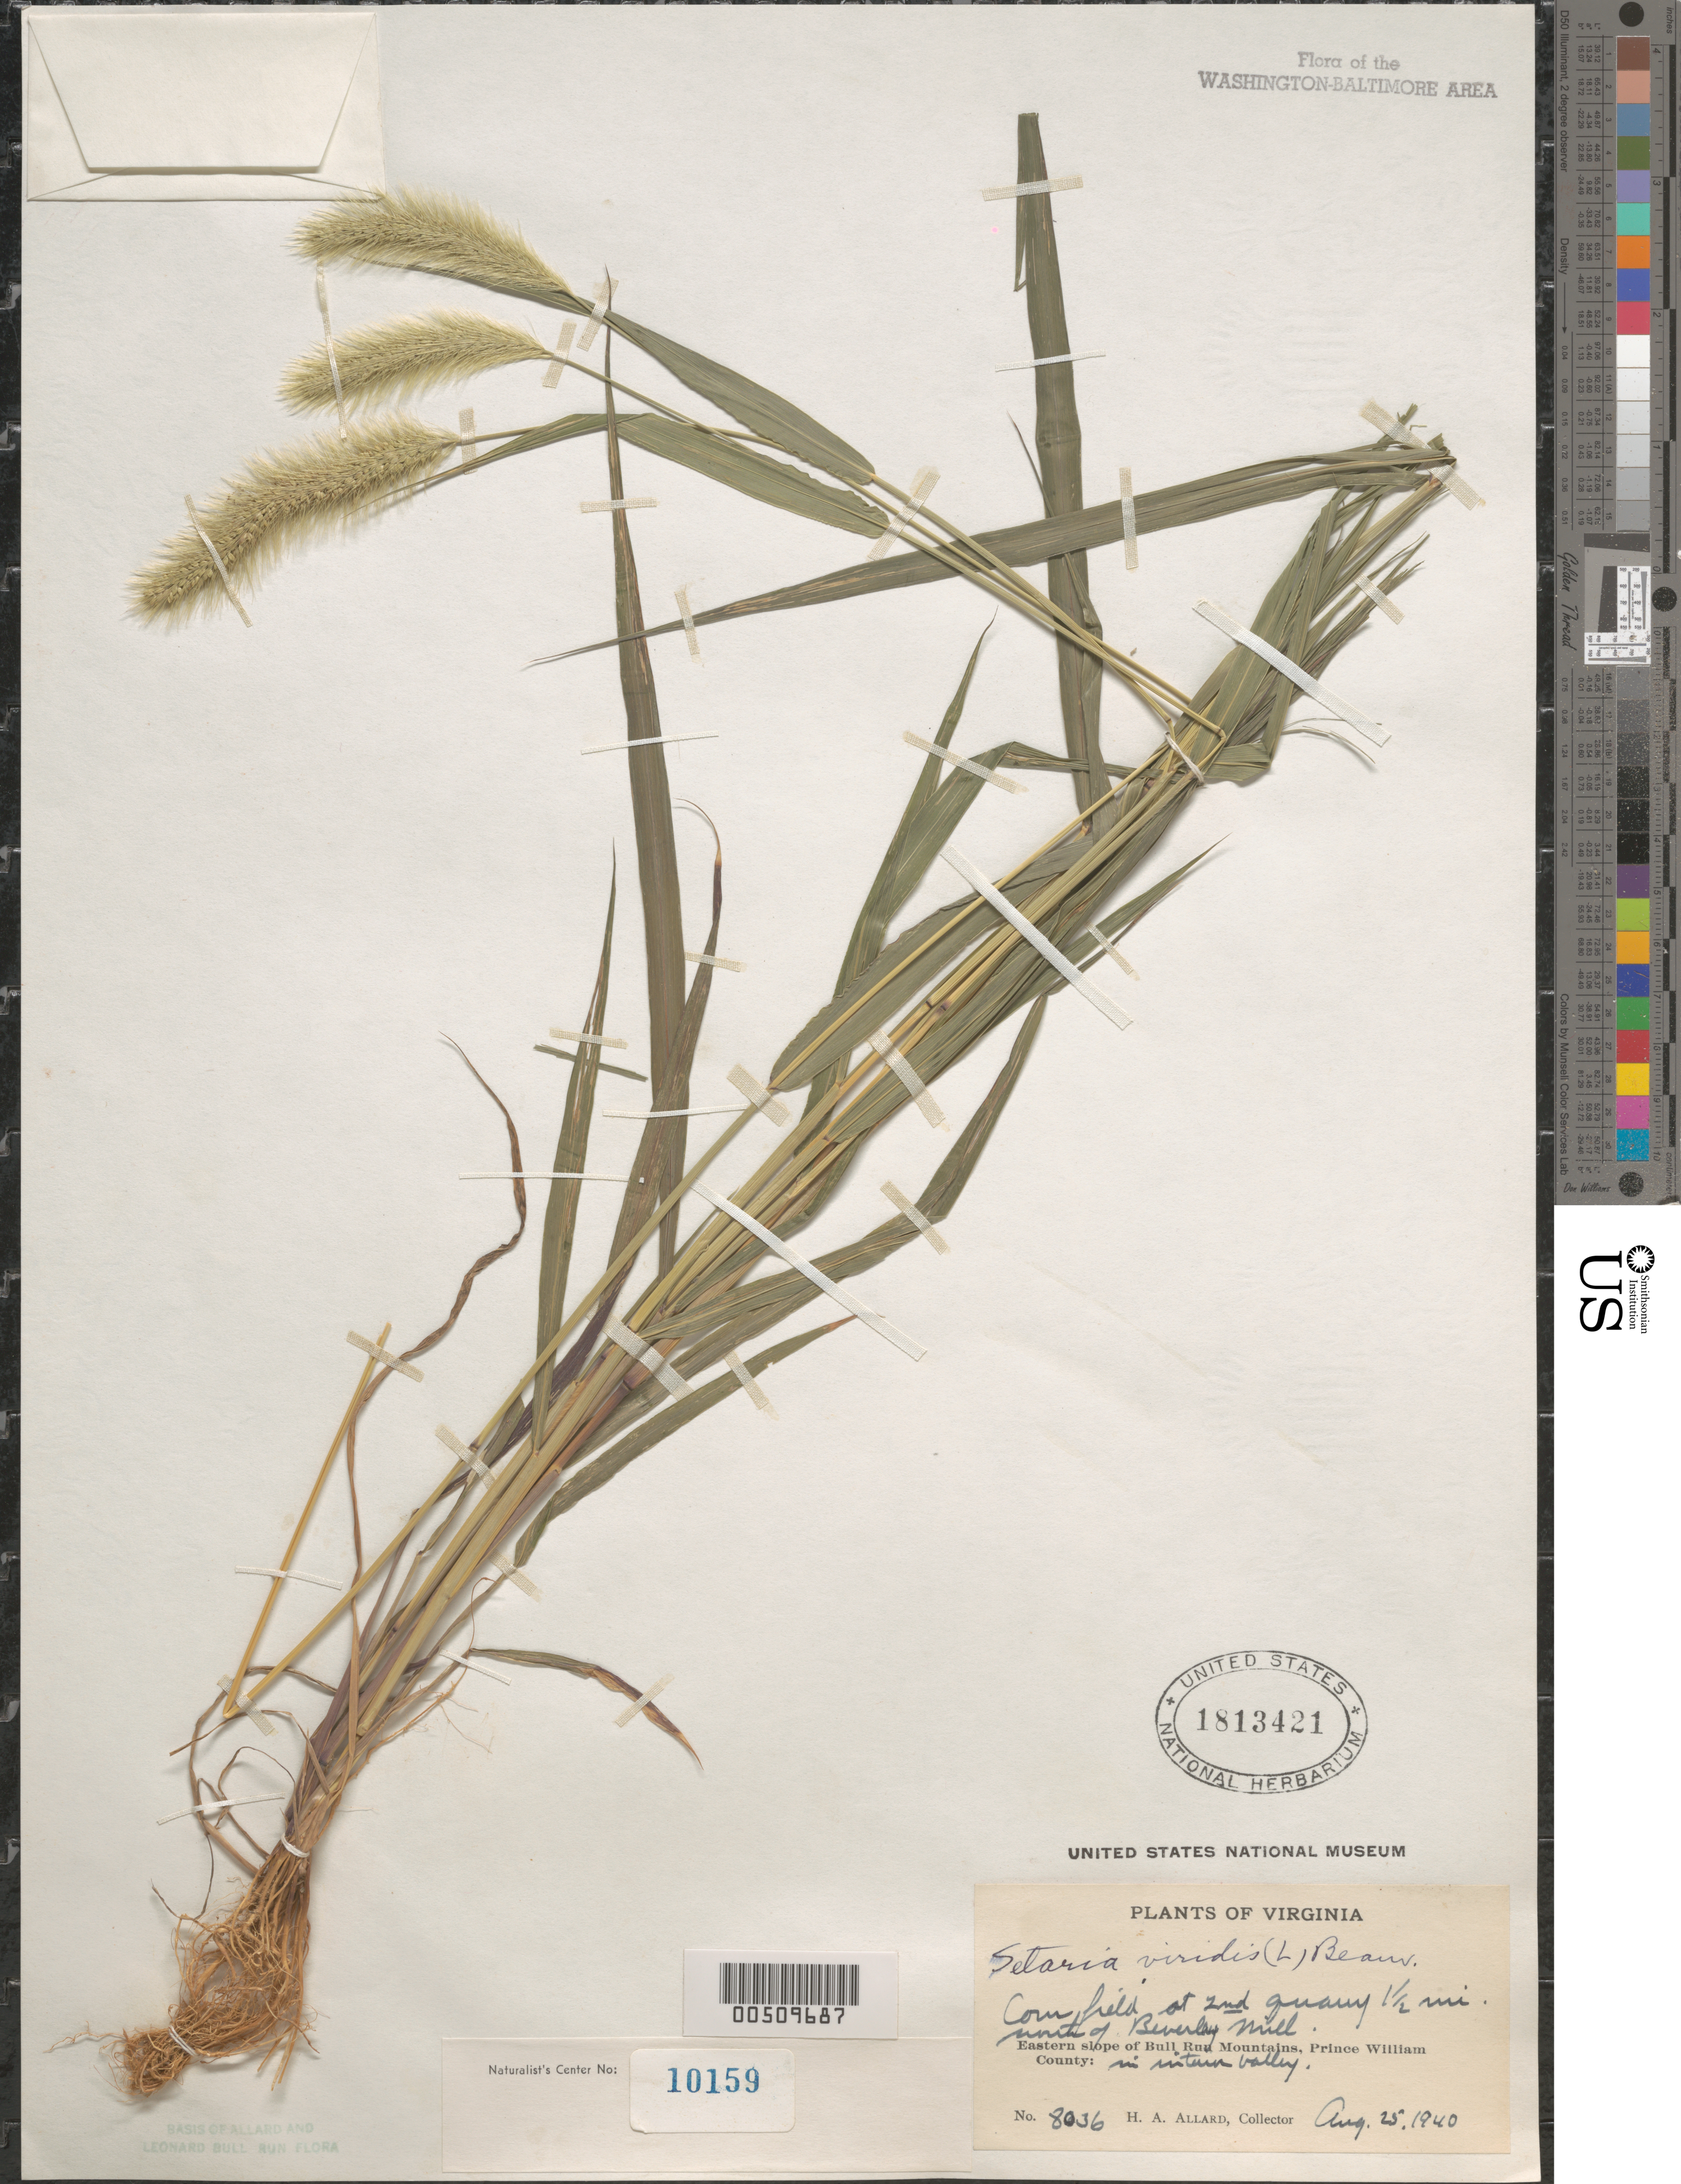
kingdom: Plantae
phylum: Tracheophyta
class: Liliopsida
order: Poales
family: Poaceae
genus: Setaria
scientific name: Setaria viridis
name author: (L.) P. Beauv.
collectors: H. A. Allard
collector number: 8036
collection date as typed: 25 Aug 1940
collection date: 1940-08-25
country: United States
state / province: Virginia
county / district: Prince William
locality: Bull Run Mts., 1.5 N of Beverley Mill Bull Run Mts.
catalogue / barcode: US 1813421